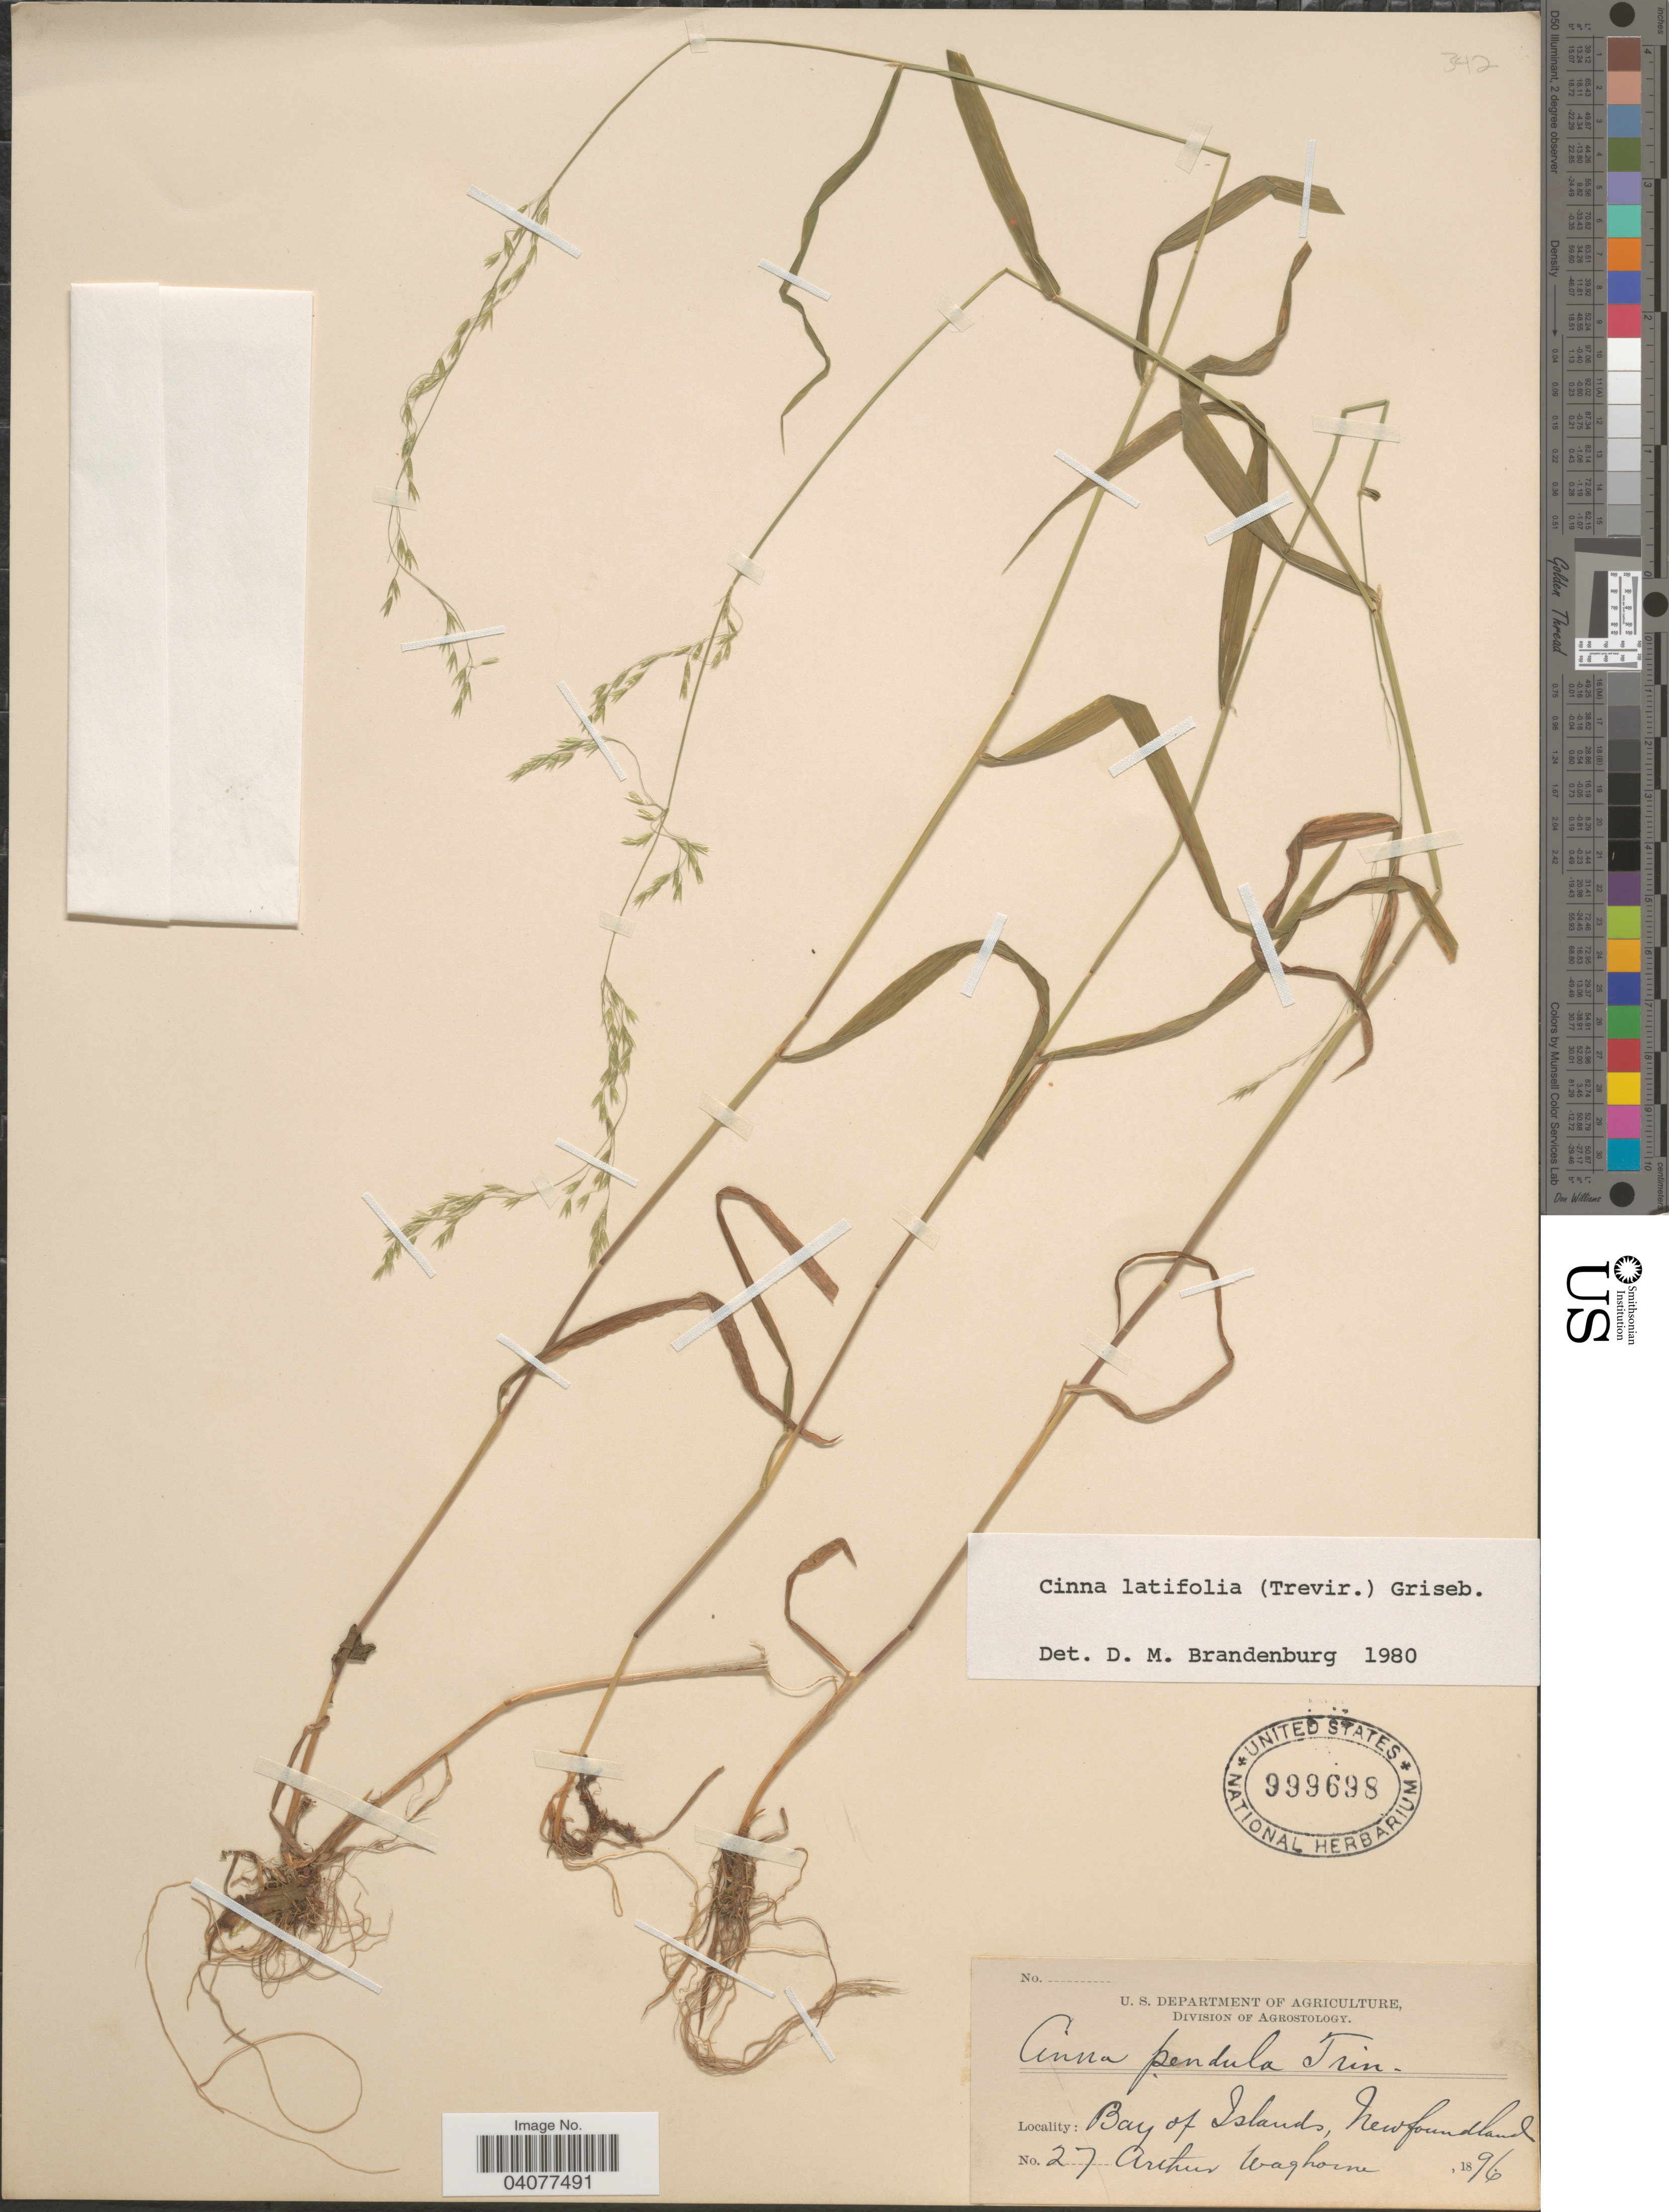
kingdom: Plantae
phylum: Tracheophyta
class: Liliopsida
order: Poales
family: Poaceae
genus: Cinna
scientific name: Cinna latifolia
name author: (Trevir. ex Goeppert) Griseb.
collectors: A. Waghorne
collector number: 27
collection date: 1896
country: Canada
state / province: Newfoundland and Labrador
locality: Bay of Islands.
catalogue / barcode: US 999698